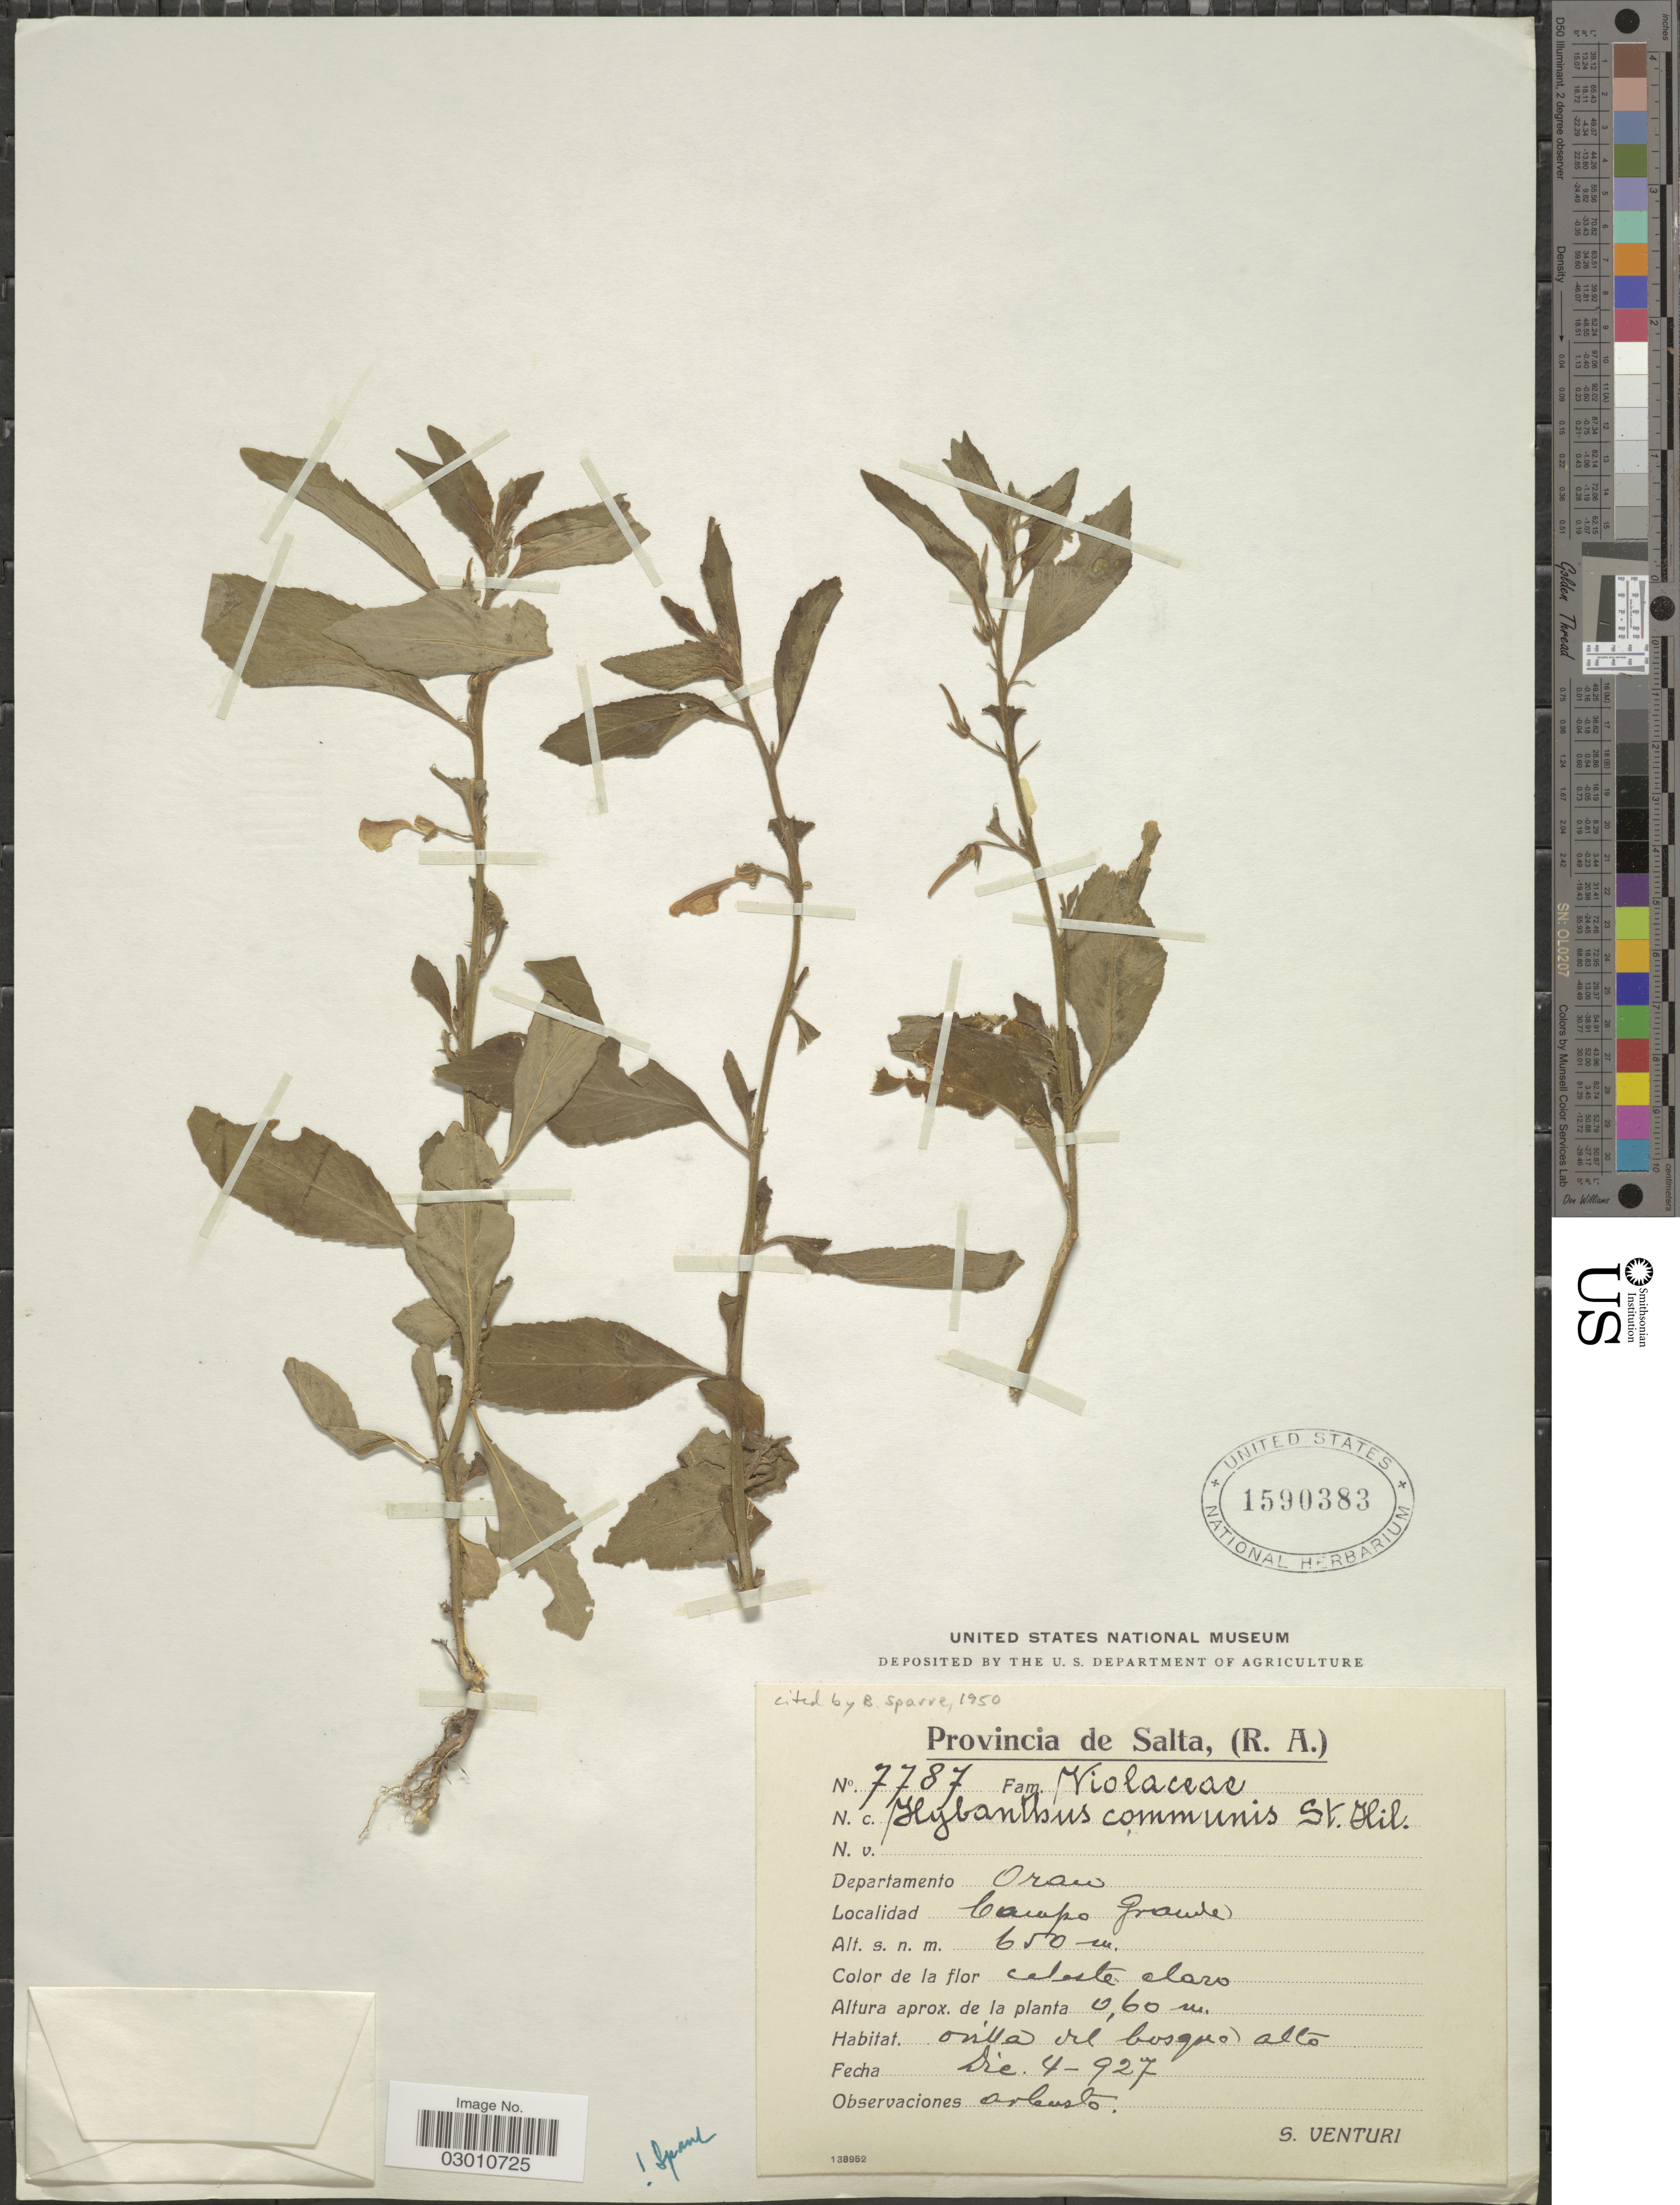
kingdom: Plantae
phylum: Tracheophyta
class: Magnoliopsida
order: Malpighiales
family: Violaceae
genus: Pombalia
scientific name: Pombalia communis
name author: (A. St.-Hil.) Paula-Souza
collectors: S. Venturi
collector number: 7787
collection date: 1927-12-04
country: Argentina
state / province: Salta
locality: Departamento Oran. Campo Grande.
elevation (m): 650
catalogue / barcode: US 1590383